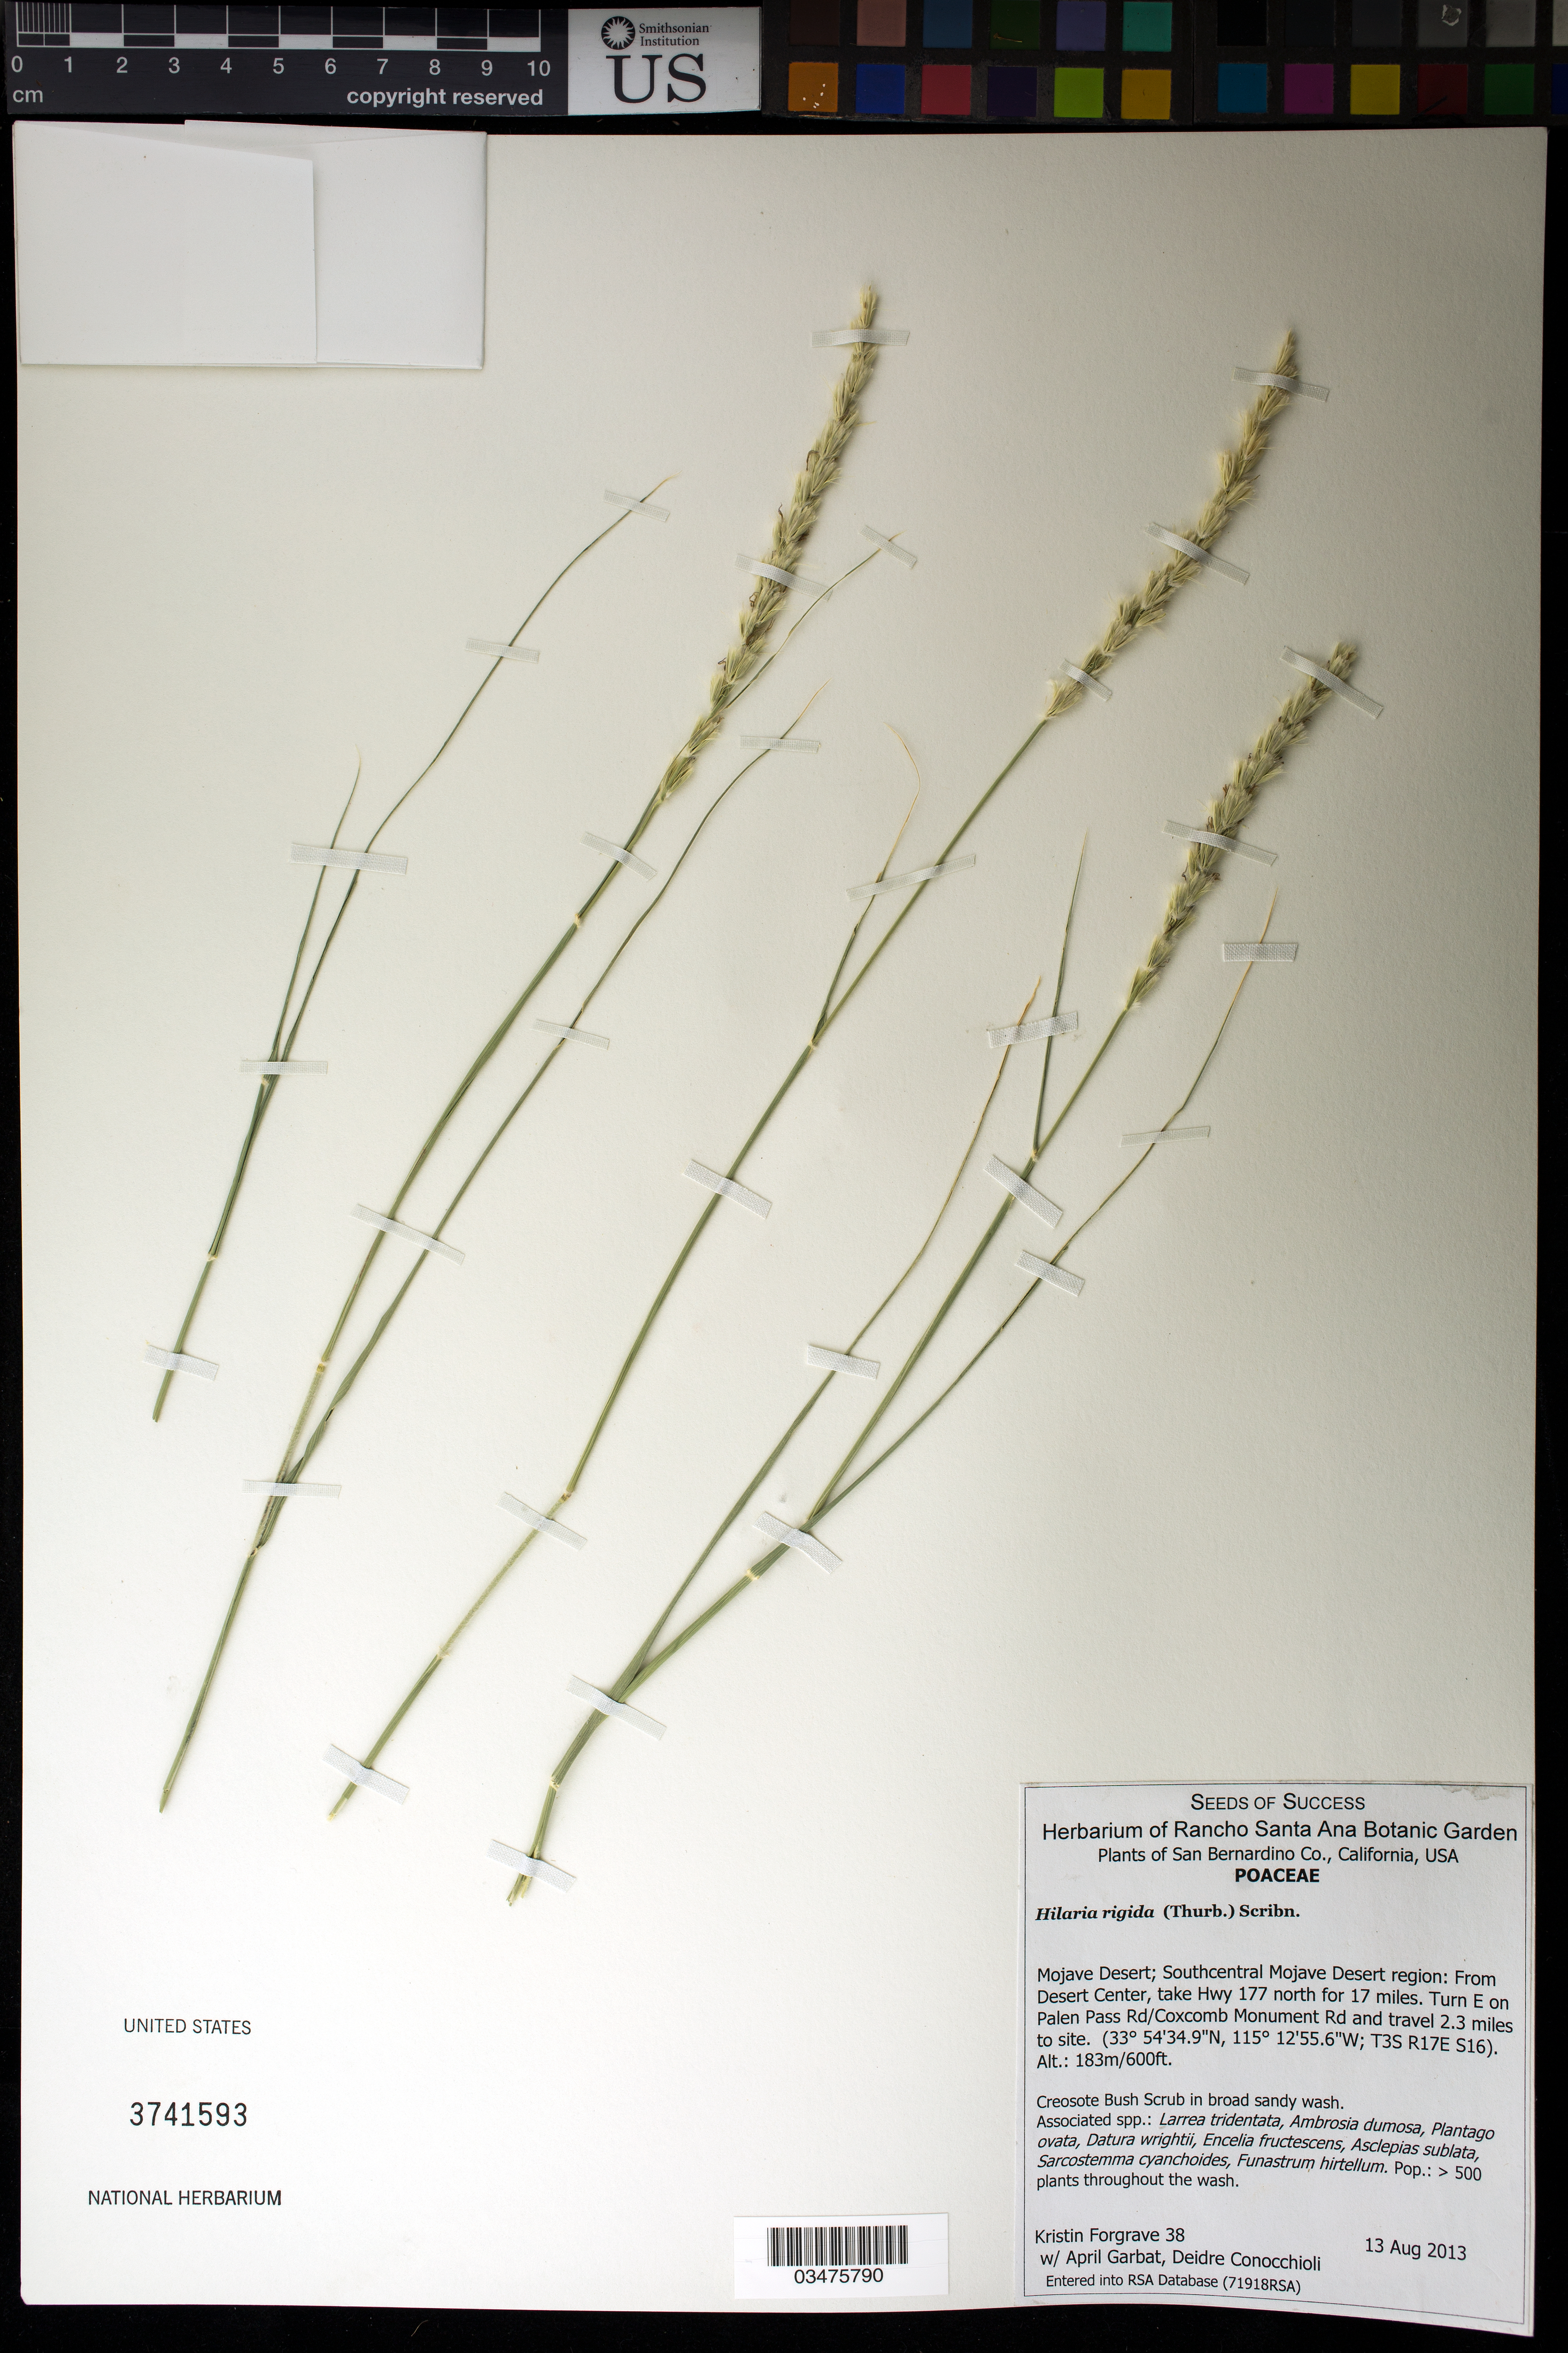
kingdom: Plantae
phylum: Tracheophyta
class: Liliopsida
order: Poales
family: Poaceae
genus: Hilaria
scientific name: Hilaria rigida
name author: (Thurb.) Benth. ex Scribn.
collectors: K. Forgrave, D. Conocchioli & A. Garbat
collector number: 38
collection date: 2013-08-13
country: United States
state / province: California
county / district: San Bernardino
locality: Southcentral Mojave Desert, 2.3 mi. on PalenPass Rd/Coxcomb Monument Rd.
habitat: Creosote bush scrub in broad sandy wash.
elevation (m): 183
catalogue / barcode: US 3741593